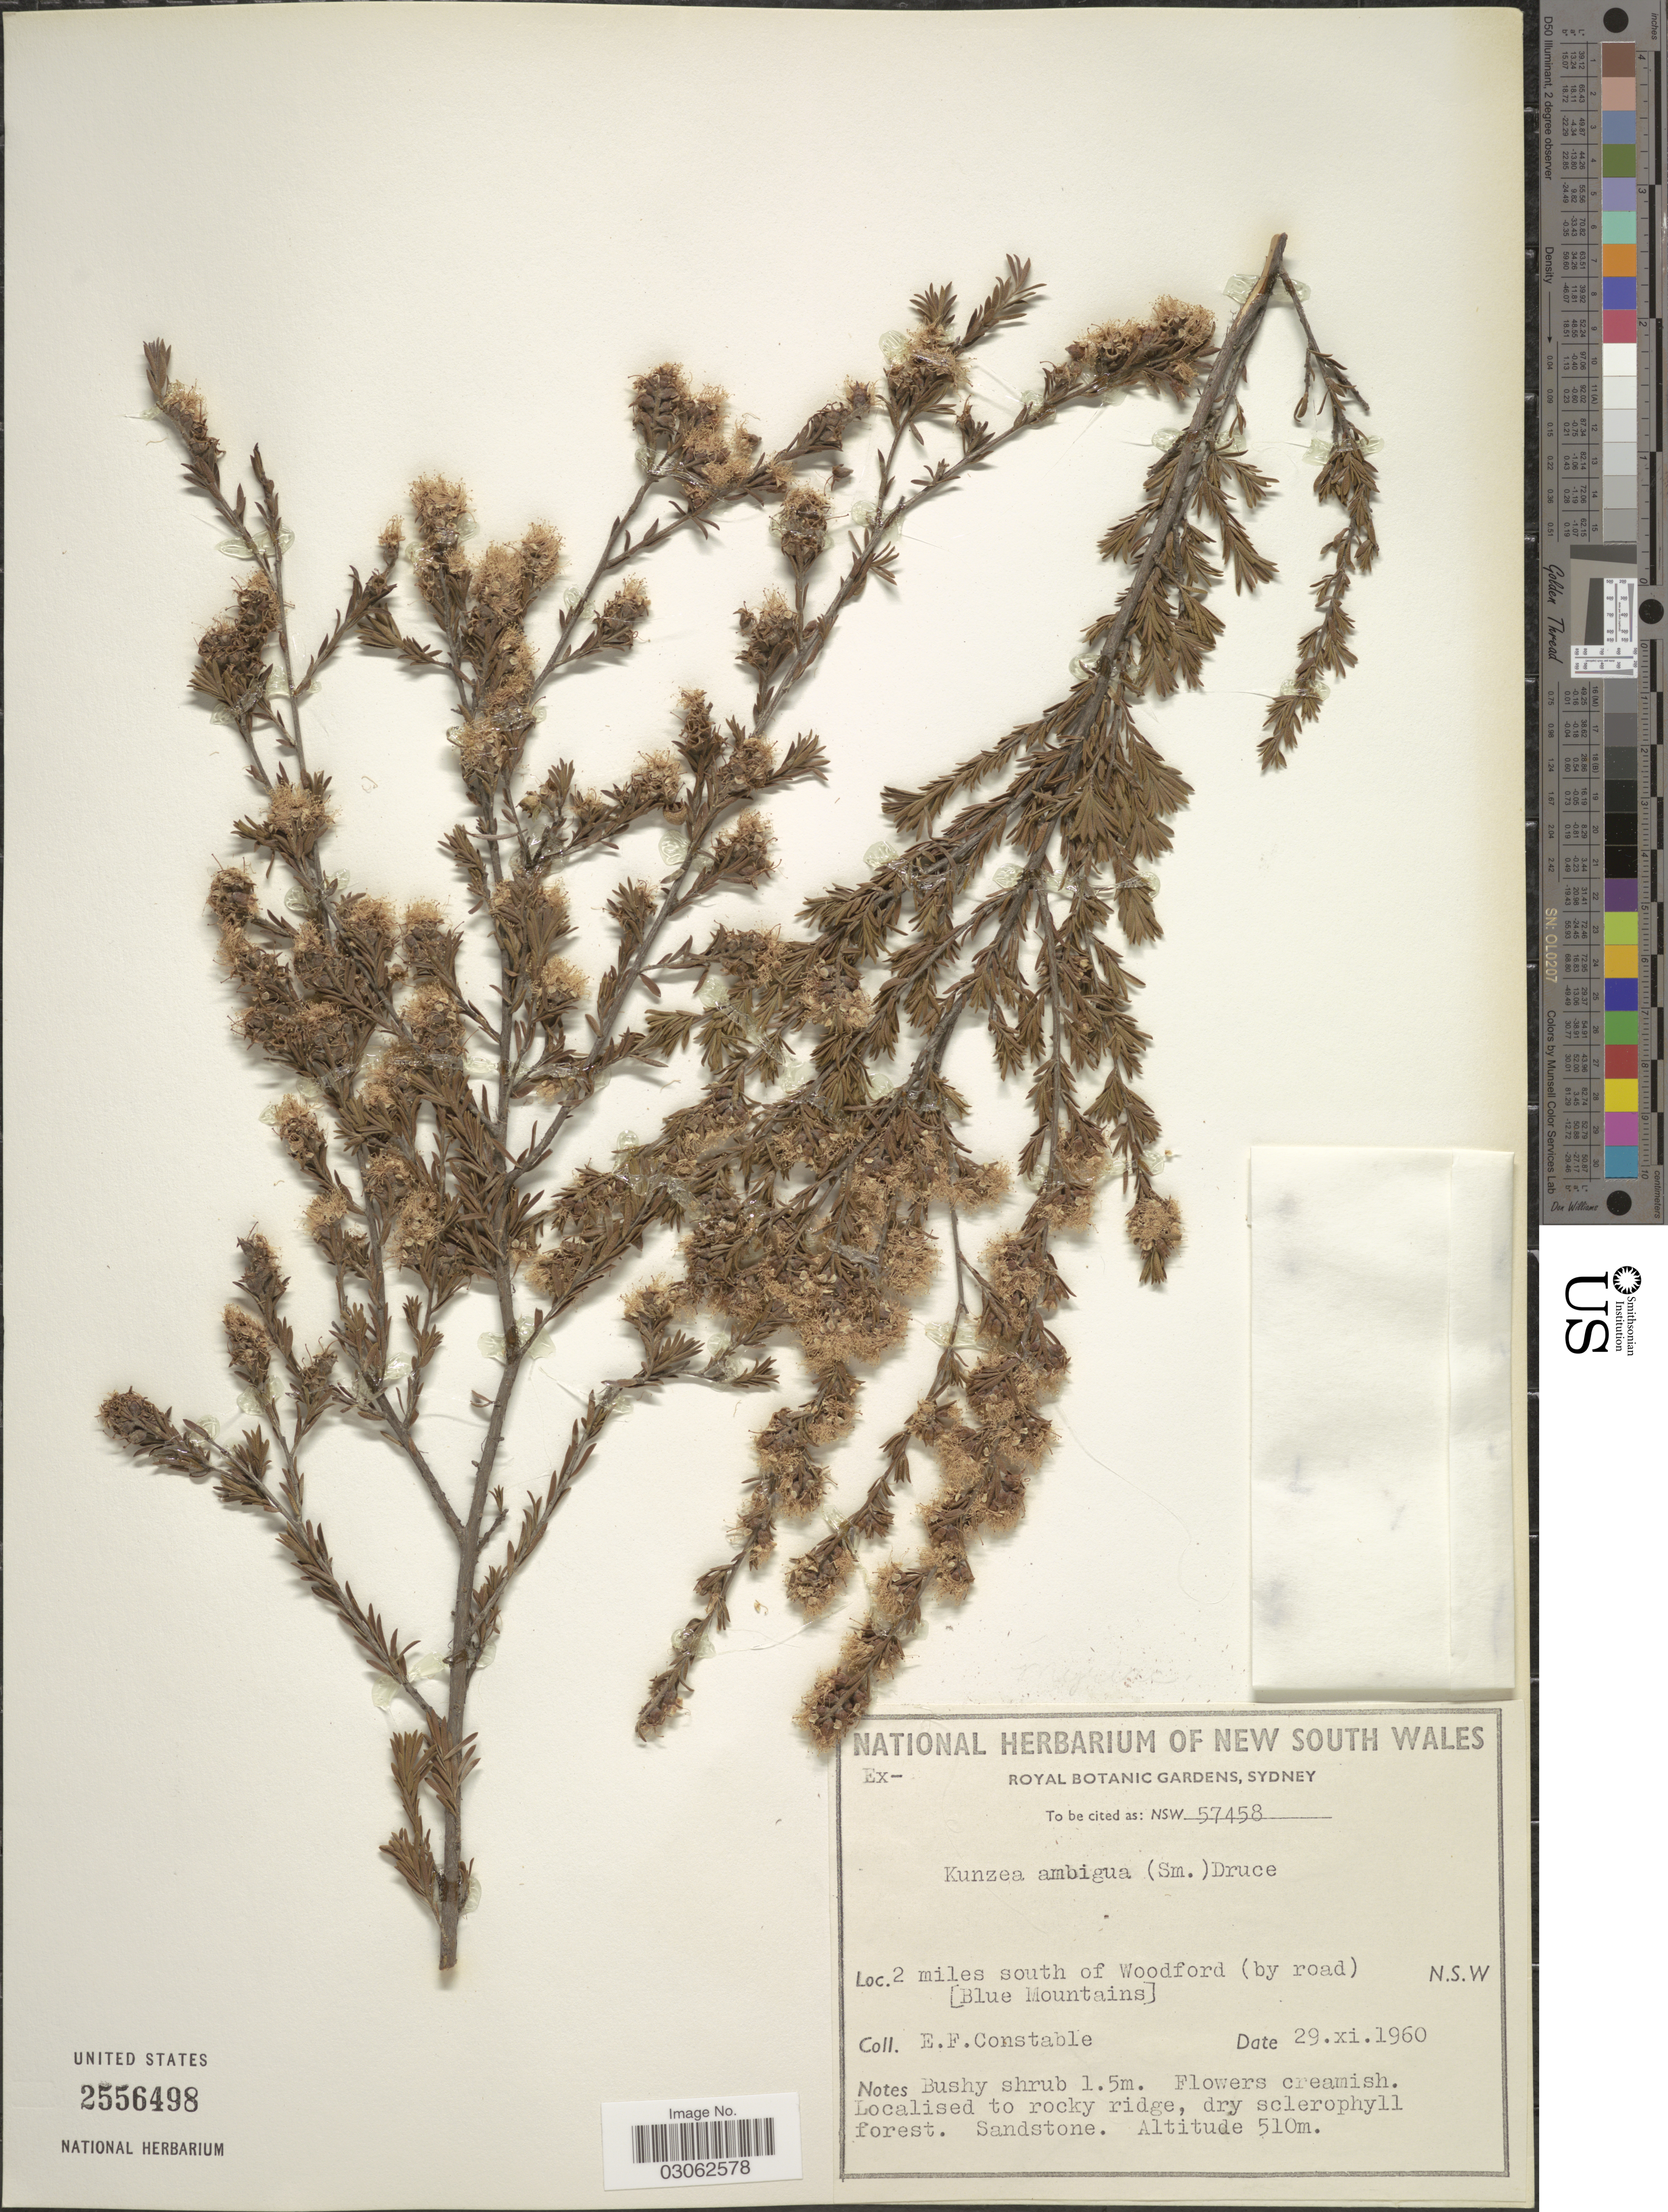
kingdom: Plantae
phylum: Tracheophyta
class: Magnoliopsida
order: Myrtales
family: Myrtaceae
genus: Kunzea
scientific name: Kunzea ambigua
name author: (Sm.) Druce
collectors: E. F. Constable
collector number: NSW57458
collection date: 1960-11-29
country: Australia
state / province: New South Wales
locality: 2 miles south of Woodford (by road) [Blue Mountains]. N.S.W.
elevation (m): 510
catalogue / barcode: US 2556498